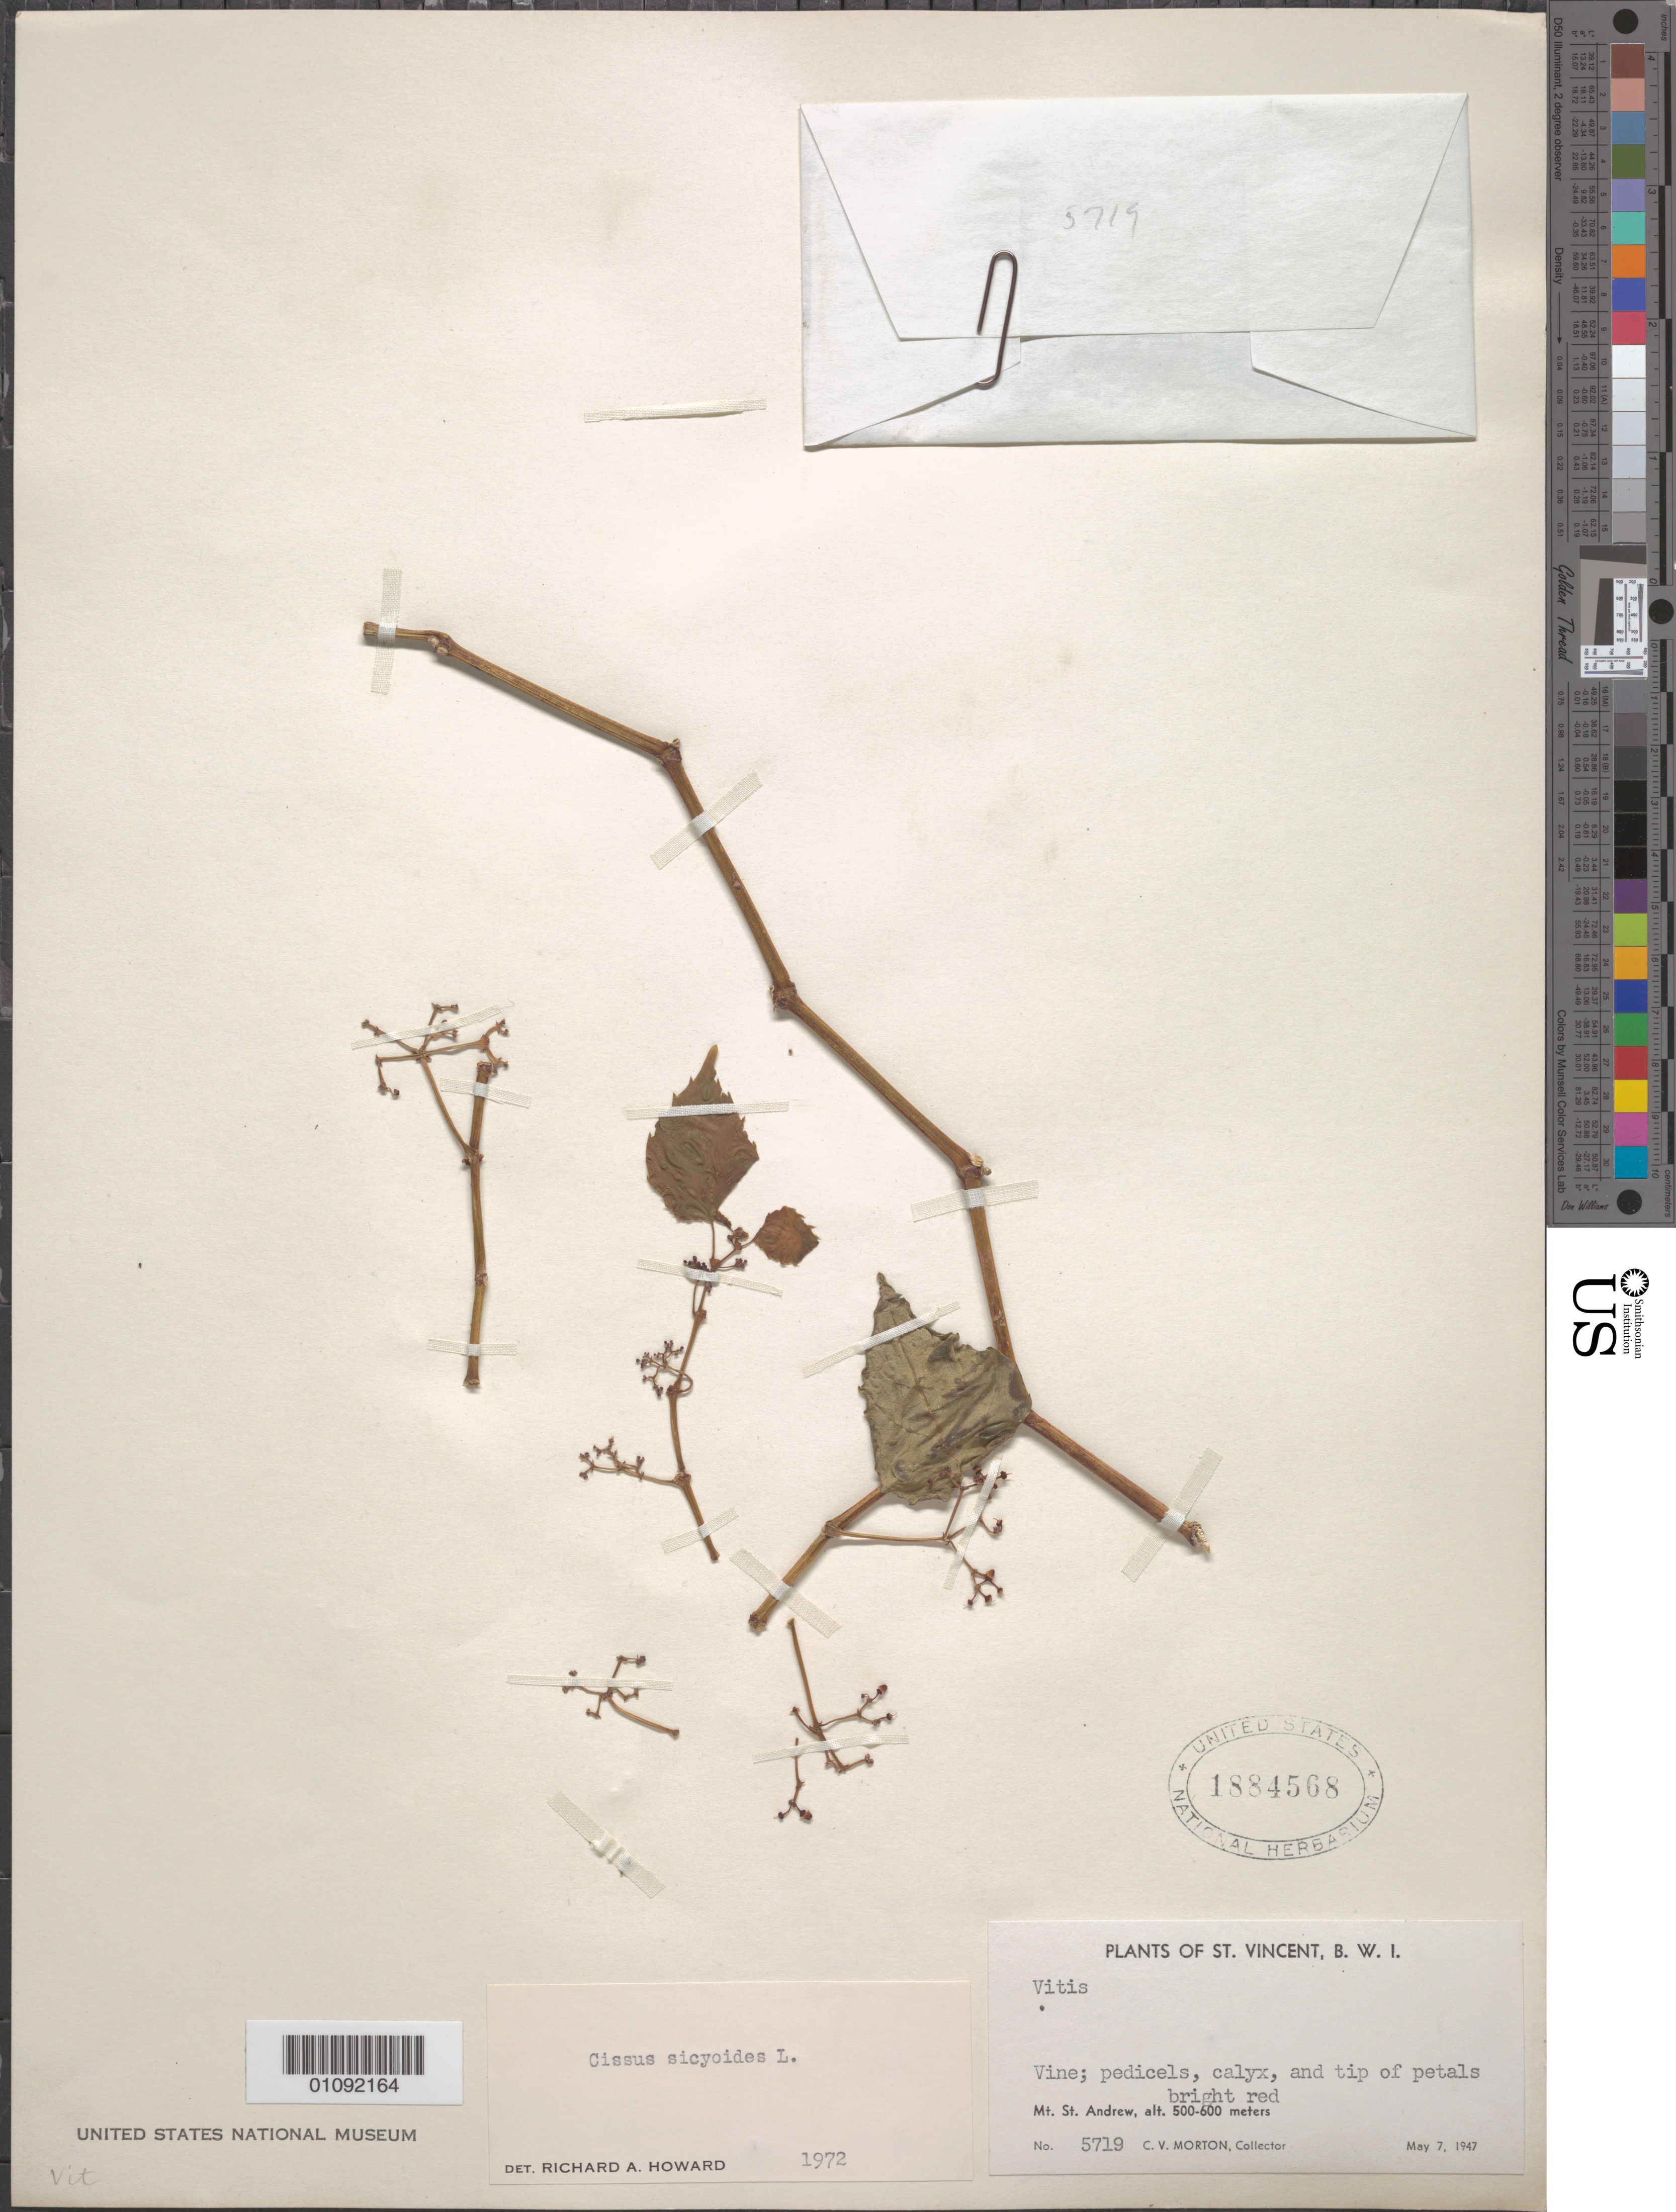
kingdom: Plantae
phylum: Tracheophyta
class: Magnoliopsida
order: Vitales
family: Vitaceae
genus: Cissus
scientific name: Cissus verticillata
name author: (L.) Nicolson & C.E. Jarvis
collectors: C. V. Morton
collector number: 5719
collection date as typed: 07 May 1947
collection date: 1947-05-07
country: St. Vincent - Grenadines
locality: Mt. St. Andrew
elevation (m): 500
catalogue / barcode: US 1884568